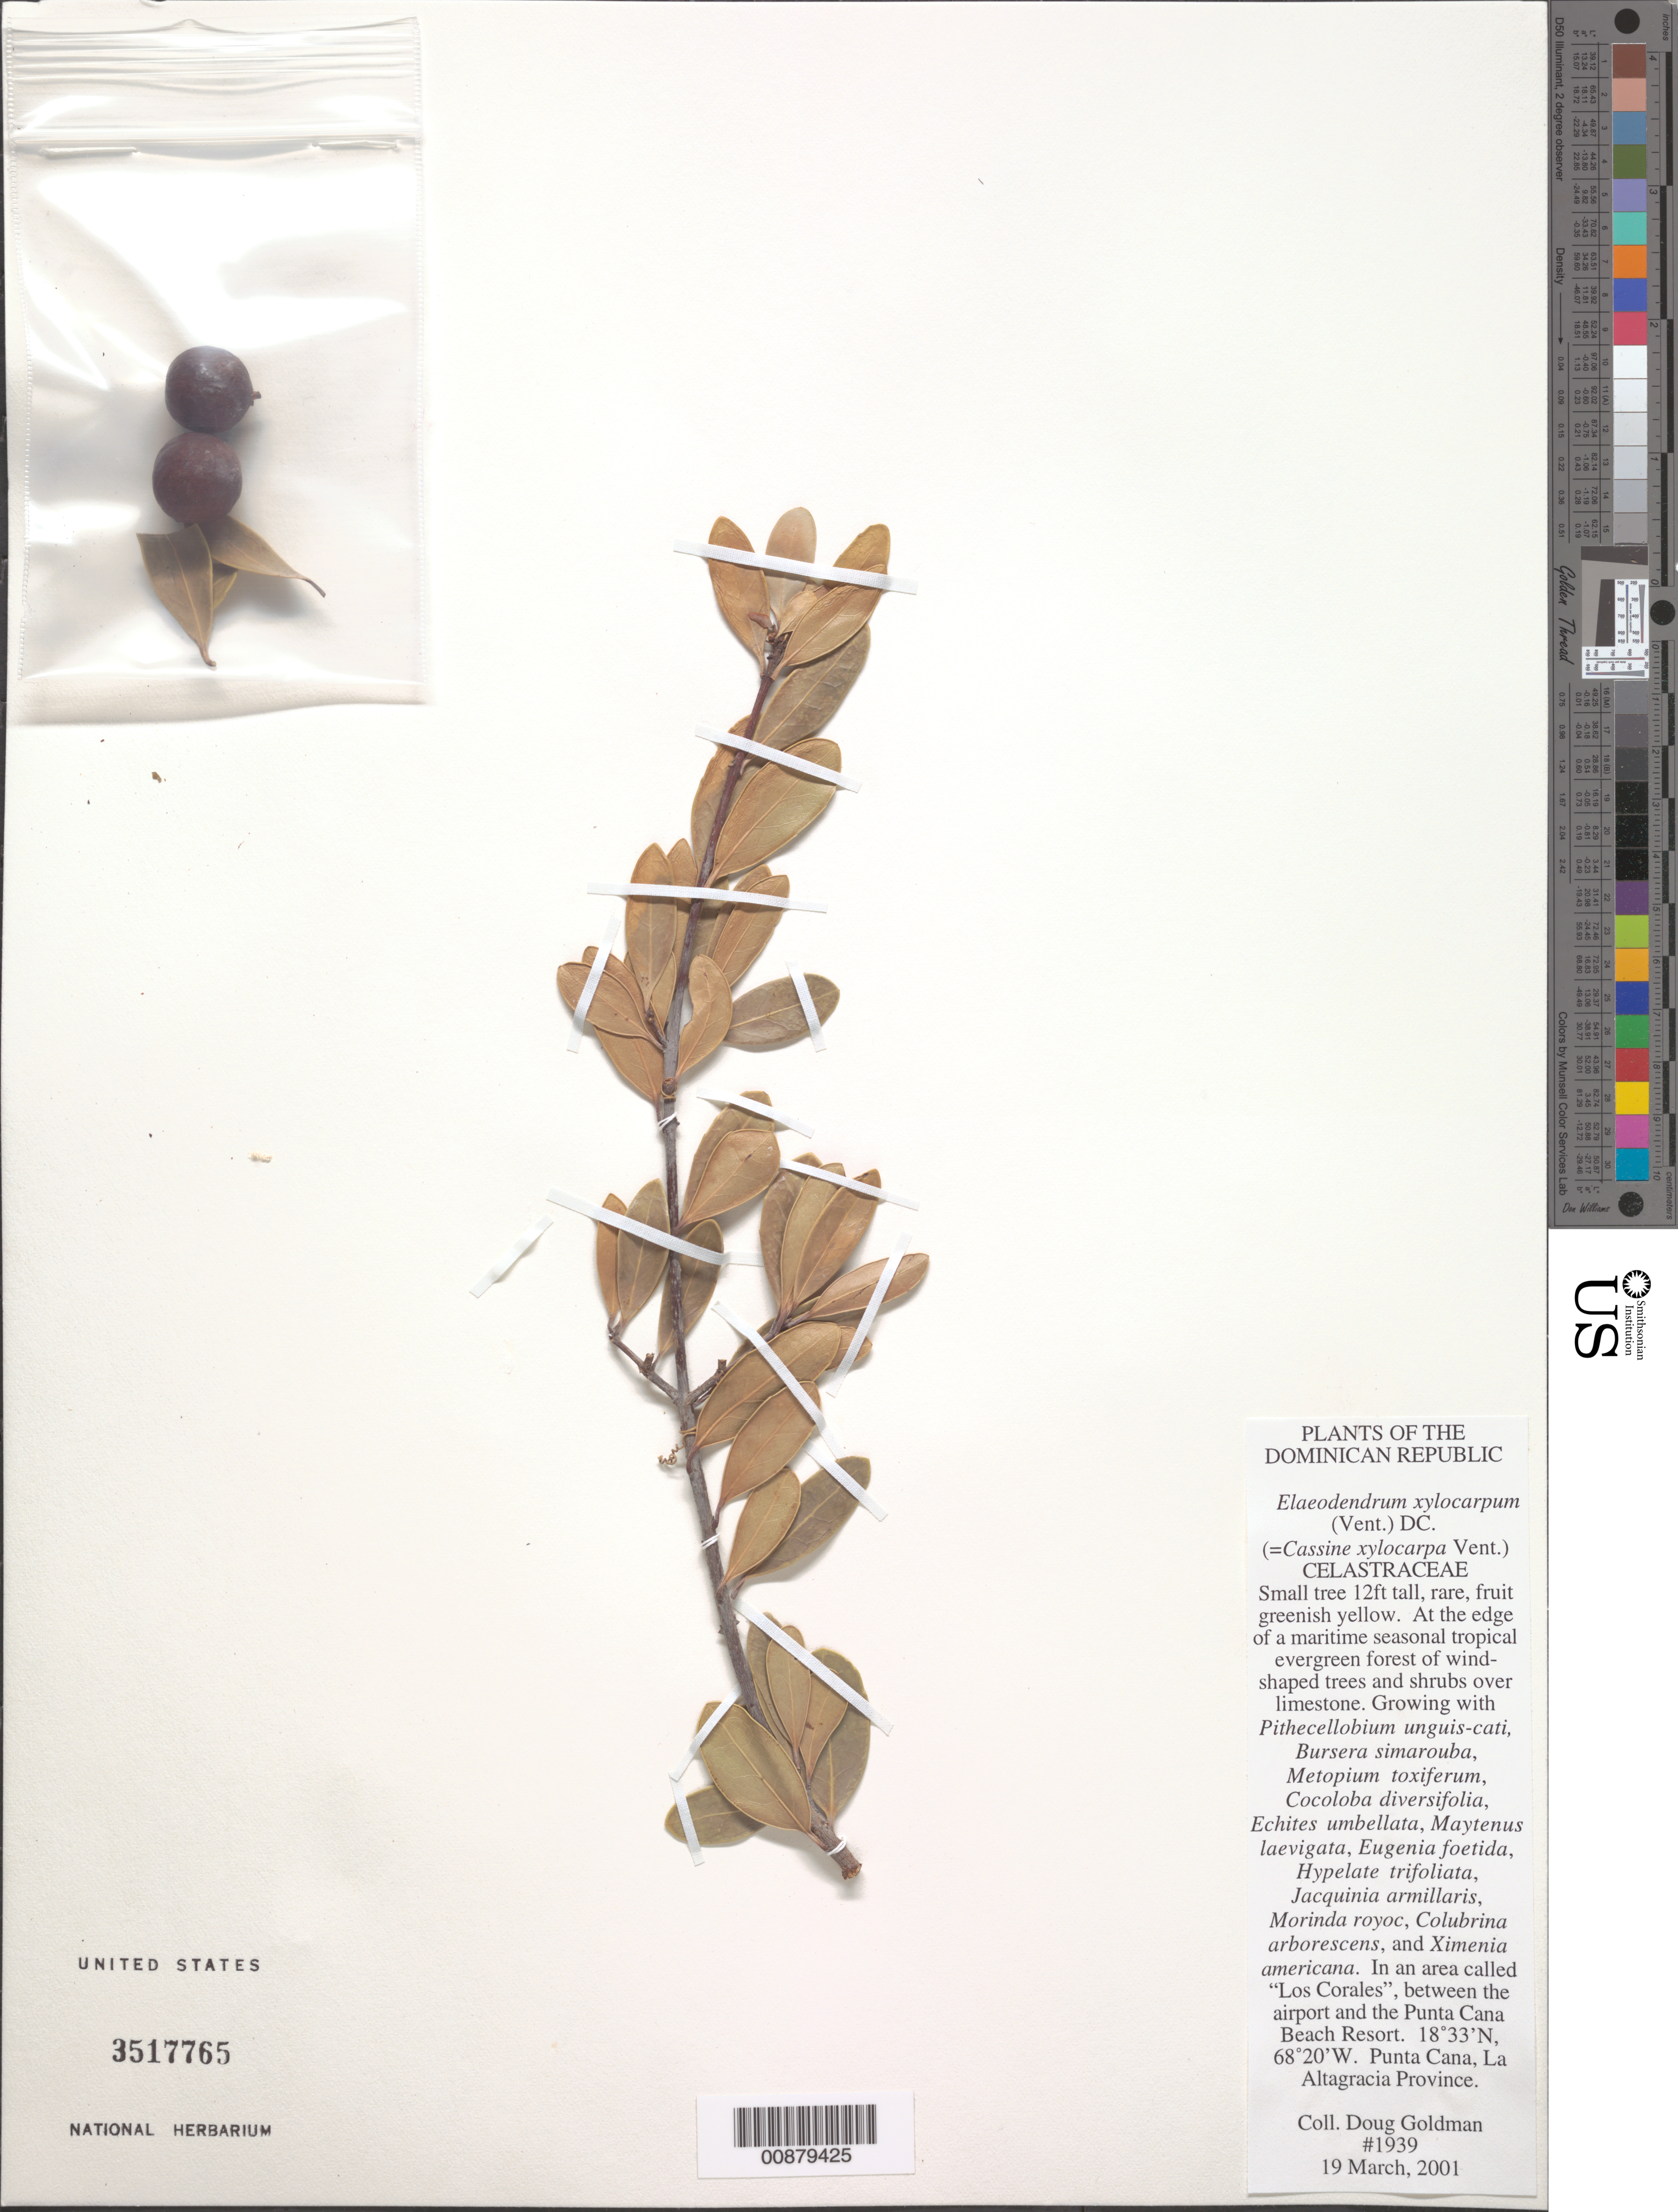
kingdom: Plantae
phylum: Tracheophyta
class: Magnoliopsida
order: Celastrales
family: Celastraceae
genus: Elaeodendron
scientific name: Elaeodendron xylocarpum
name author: (Vent.) DC.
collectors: D. H. Goldman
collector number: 1939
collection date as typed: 19 Mar 2001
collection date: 2001-03-19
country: Dominican Republic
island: Hispaniola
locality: La Altagracia Province: In an area called "Los Corales", between the airport and the Punta Cana Beach Resort.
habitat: At the edge of a maritime seasonal tropical evergreen forest of wind-shaped trees and shrubs over limestone.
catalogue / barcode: US 3517765